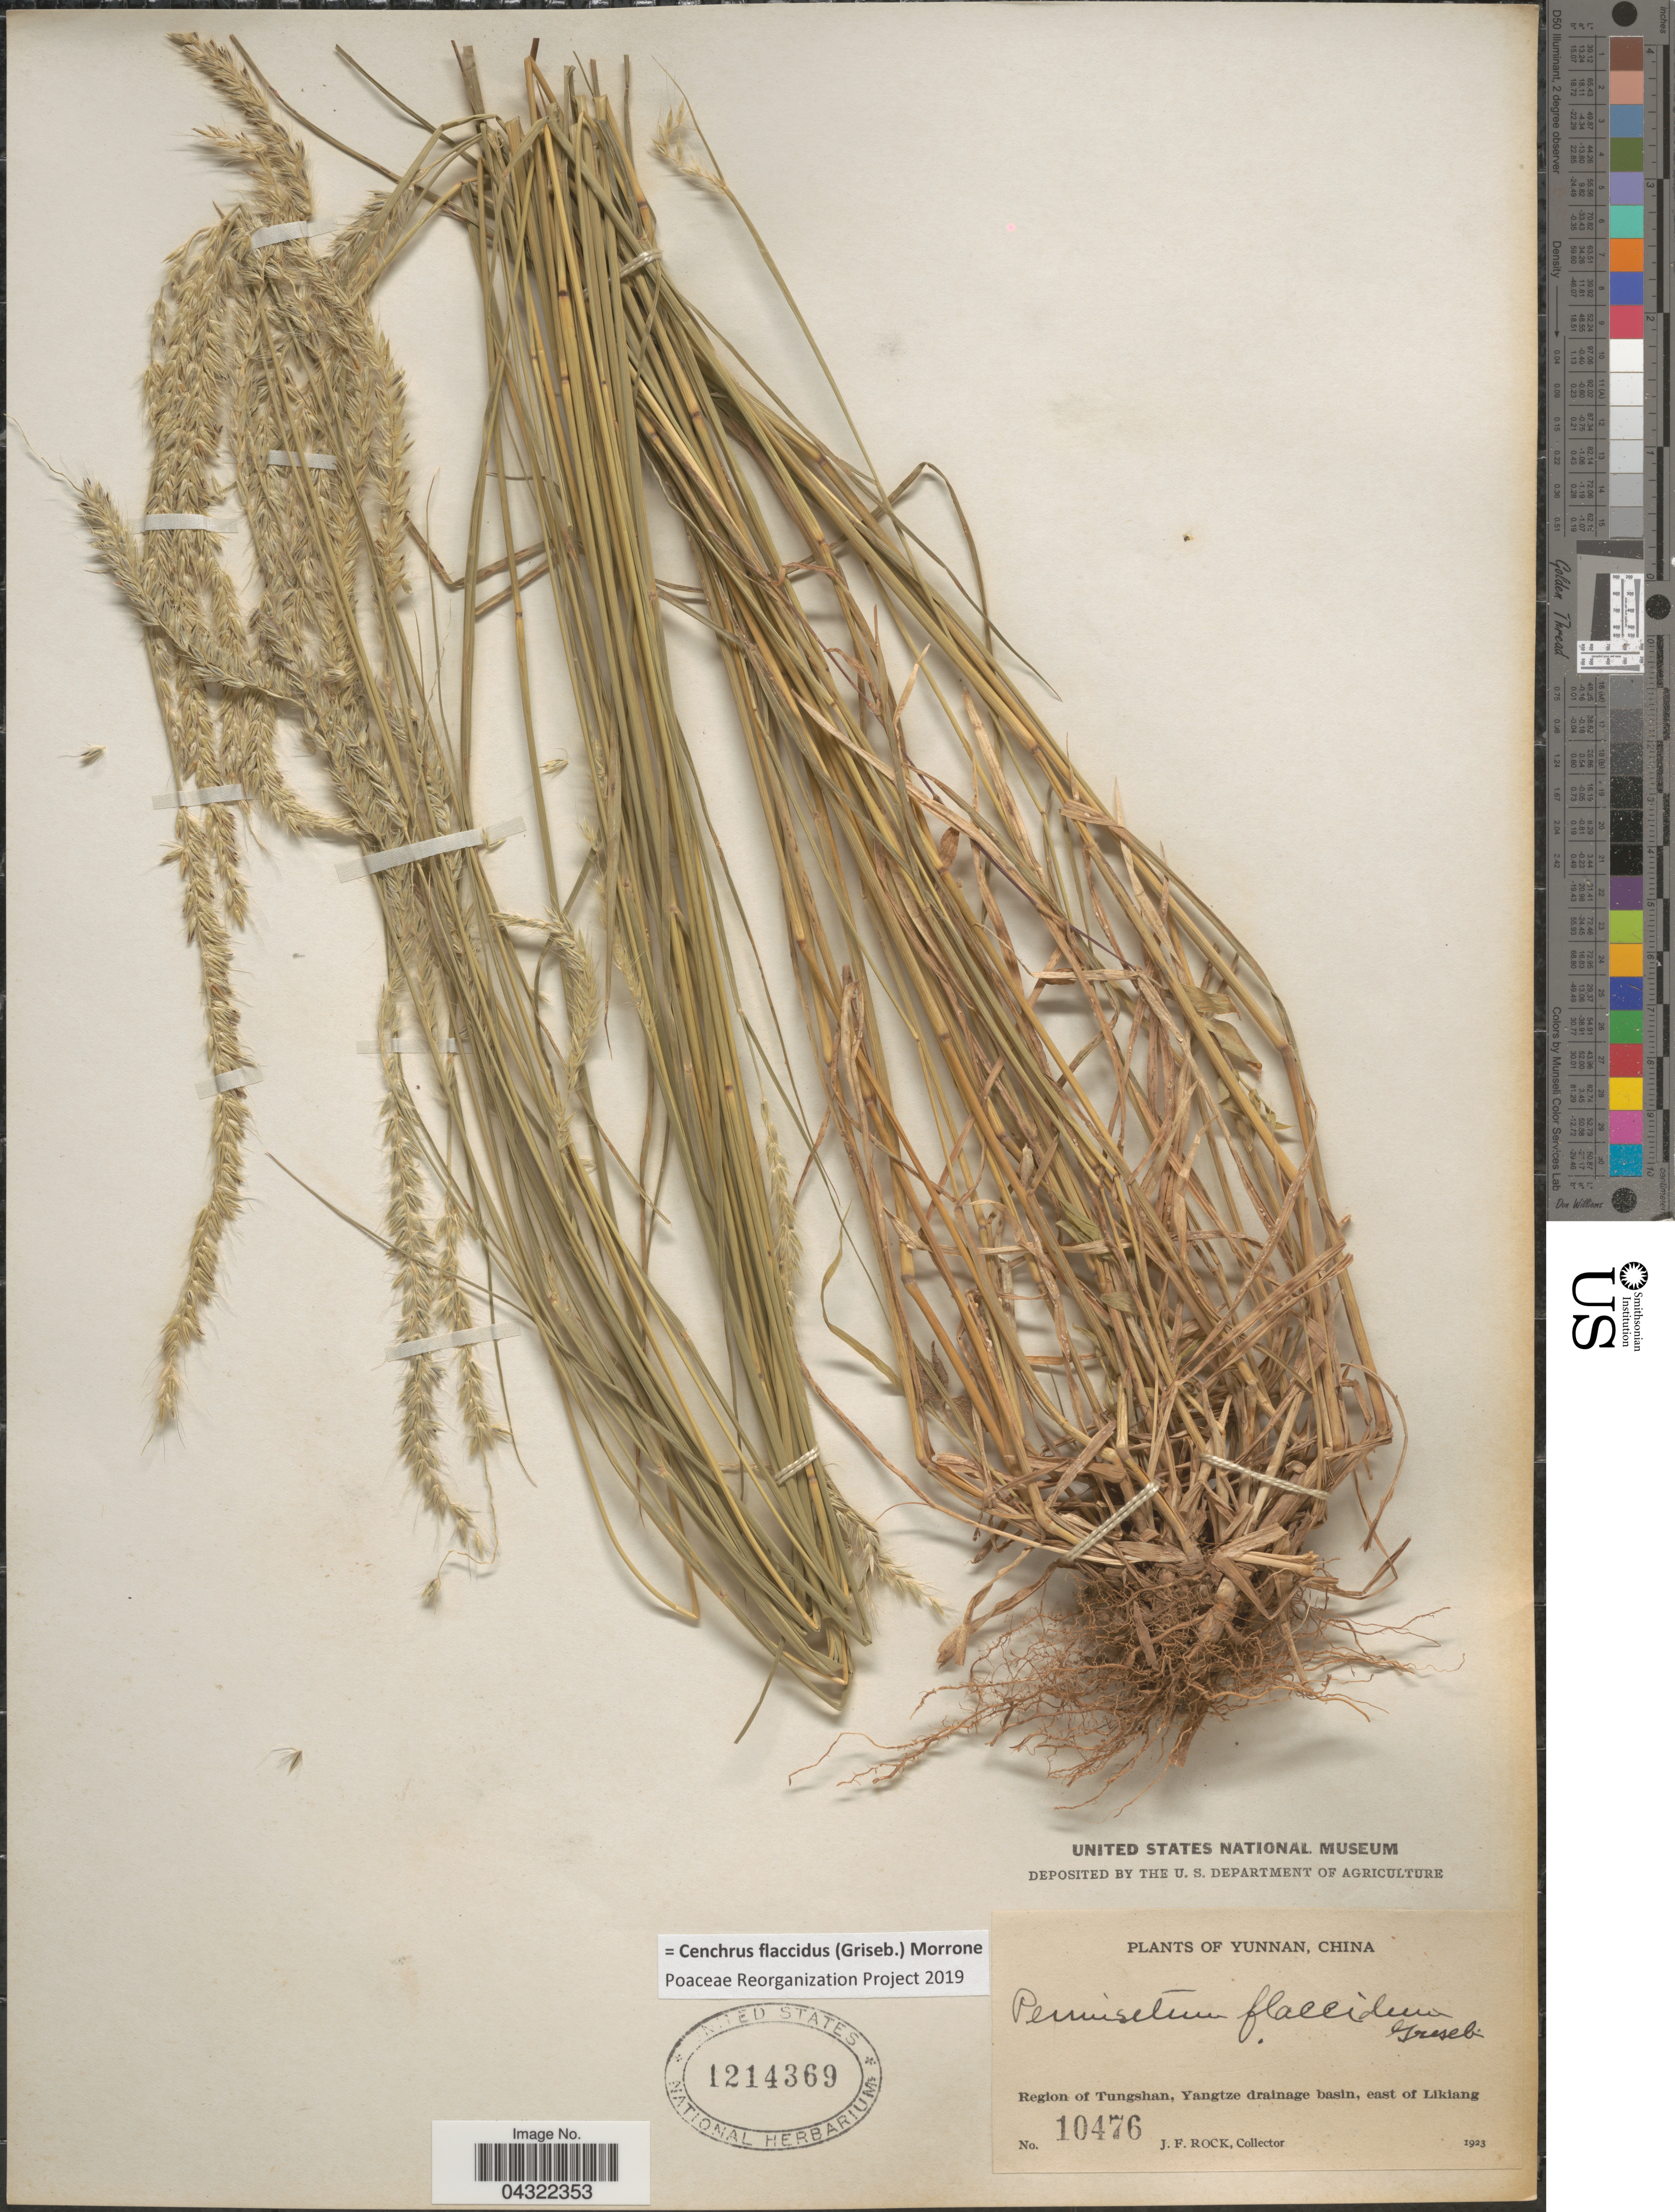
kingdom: Plantae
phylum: Tracheophyta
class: Liliopsida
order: Poales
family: Poaceae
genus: Cenchrus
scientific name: Cenchrus flaccidus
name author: (Griseb.) Morrone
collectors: J. Rock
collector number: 10476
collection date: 1923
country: China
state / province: Yunnan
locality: Region of Tungshan, Yangtze drainage basin, east of Likiang.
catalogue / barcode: US 1214369